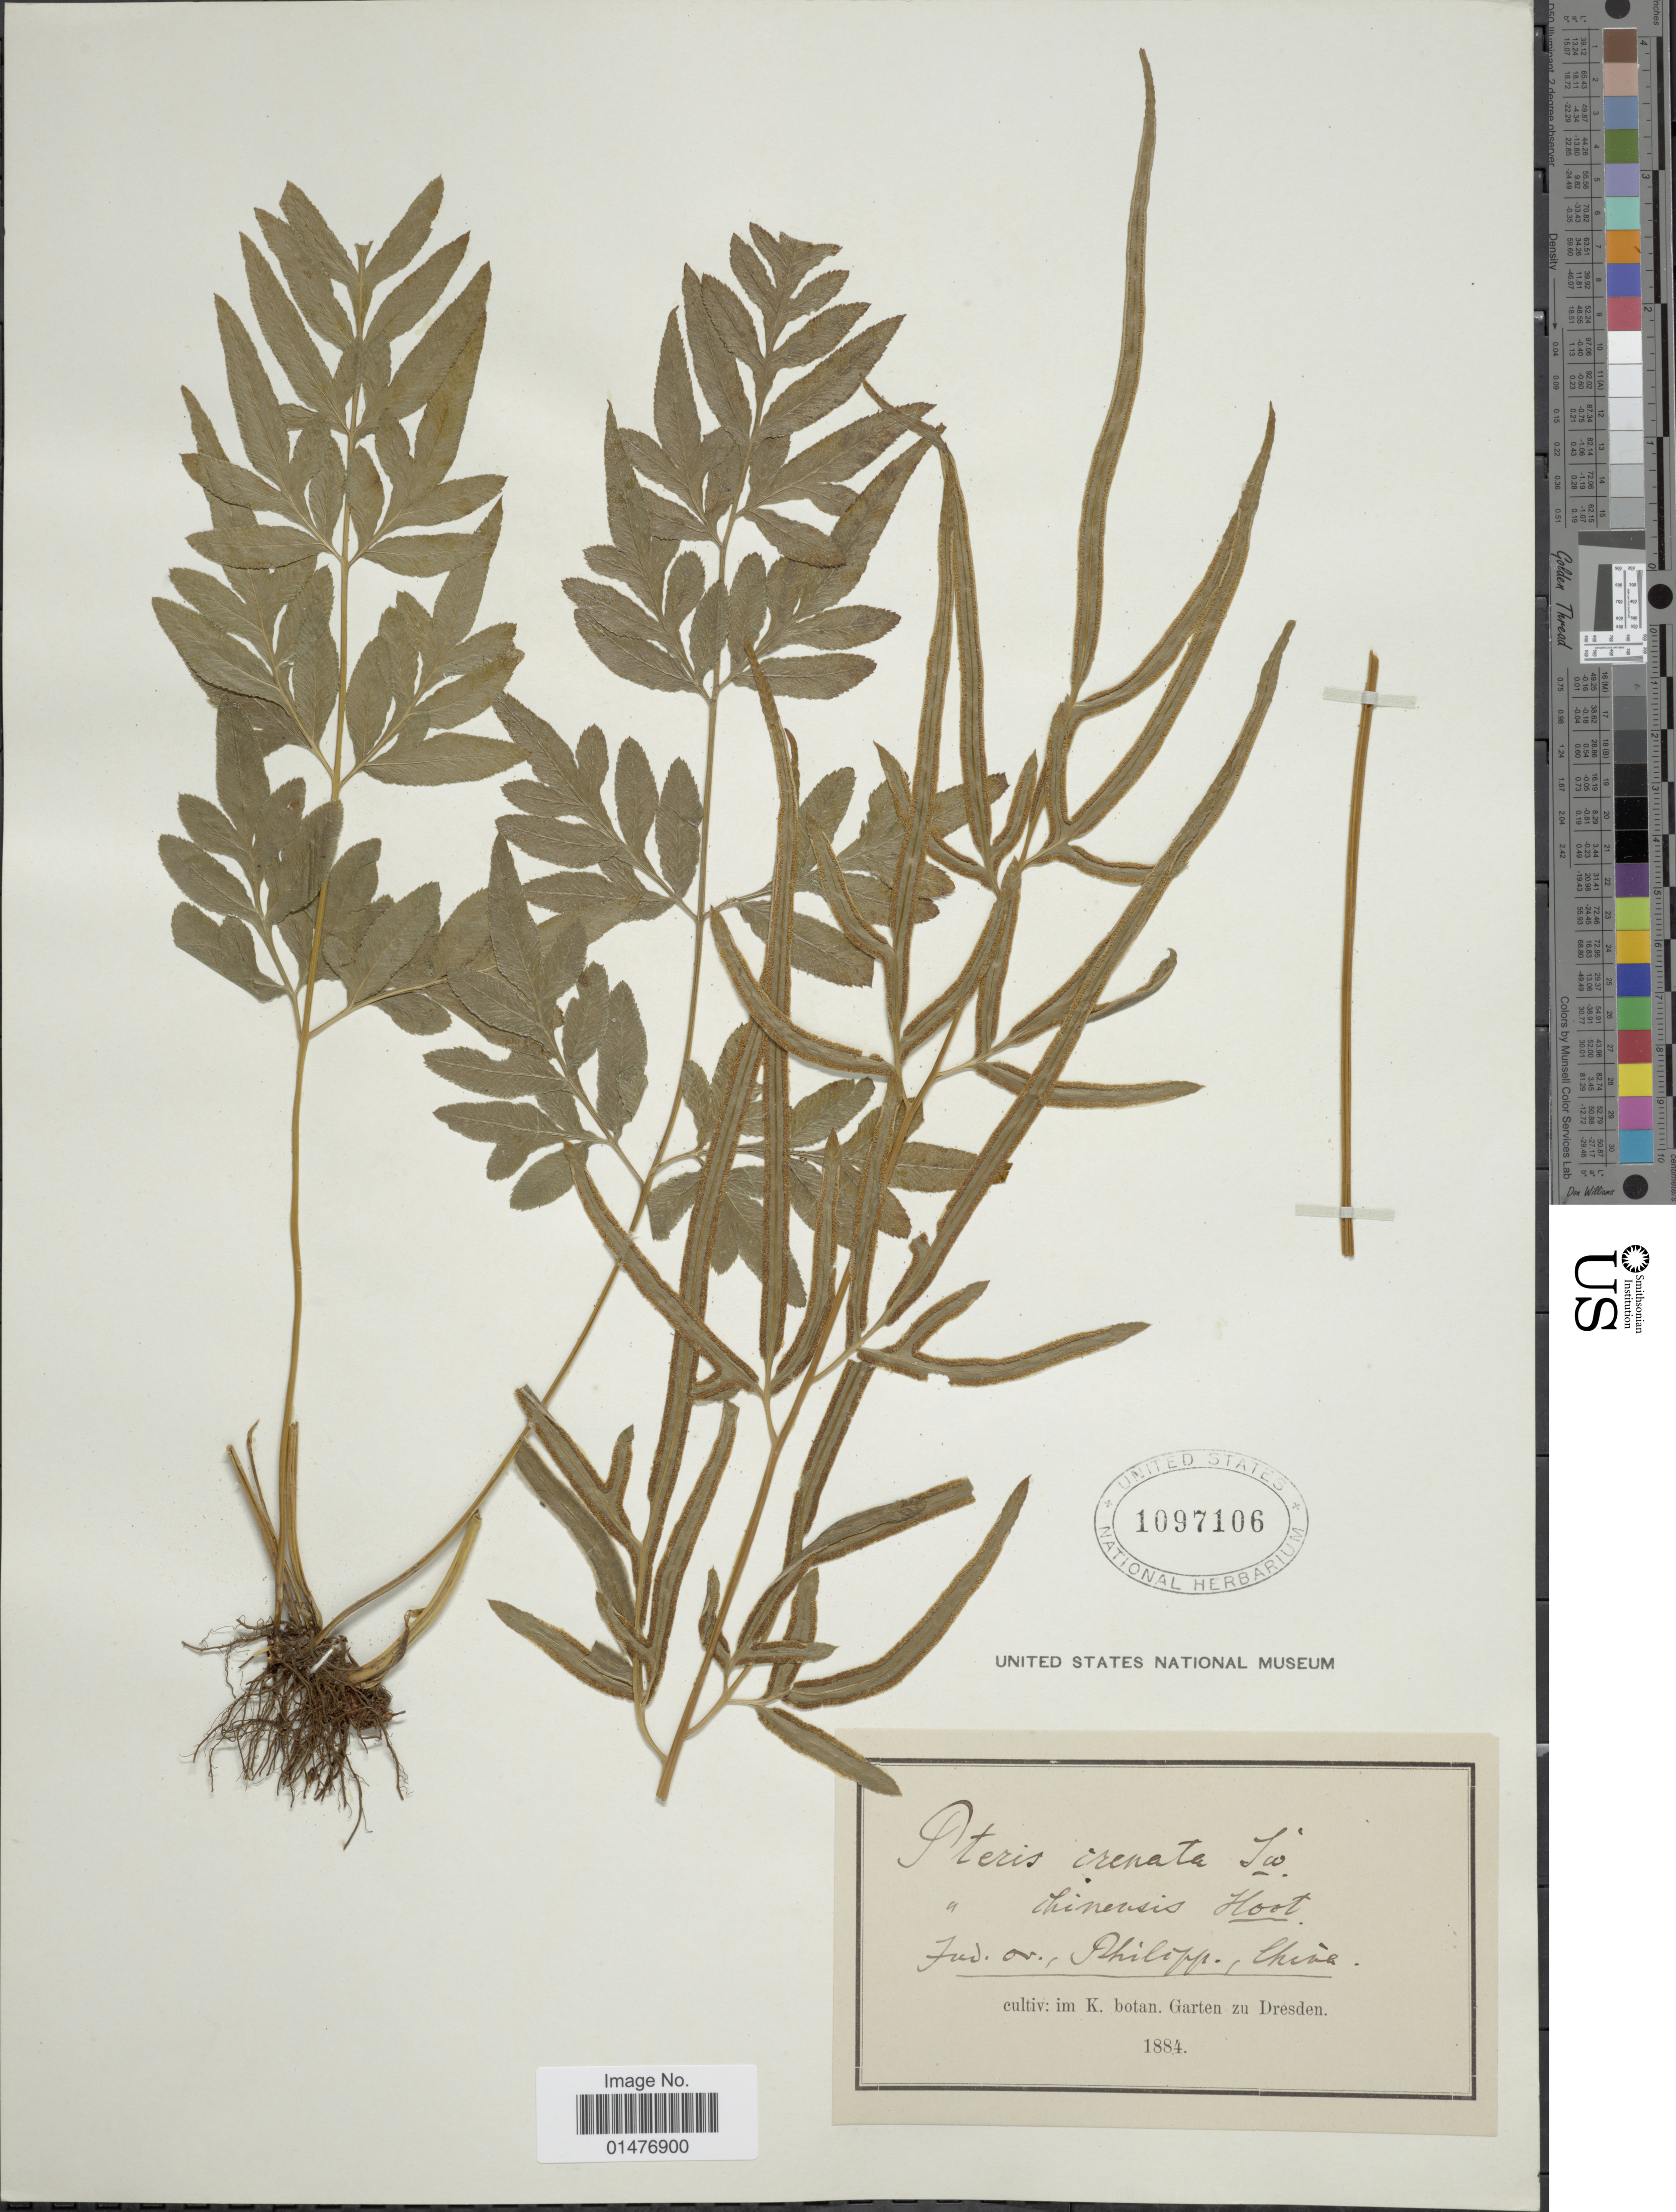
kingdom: Plantae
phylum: Tracheophyta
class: Polypodiopsida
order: Polypodiales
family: Pteridaceae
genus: Pteris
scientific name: Pteris ensiformis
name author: Burm. f.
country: Germany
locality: Im K. botan. Garten zu Dresden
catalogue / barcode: US 1097106